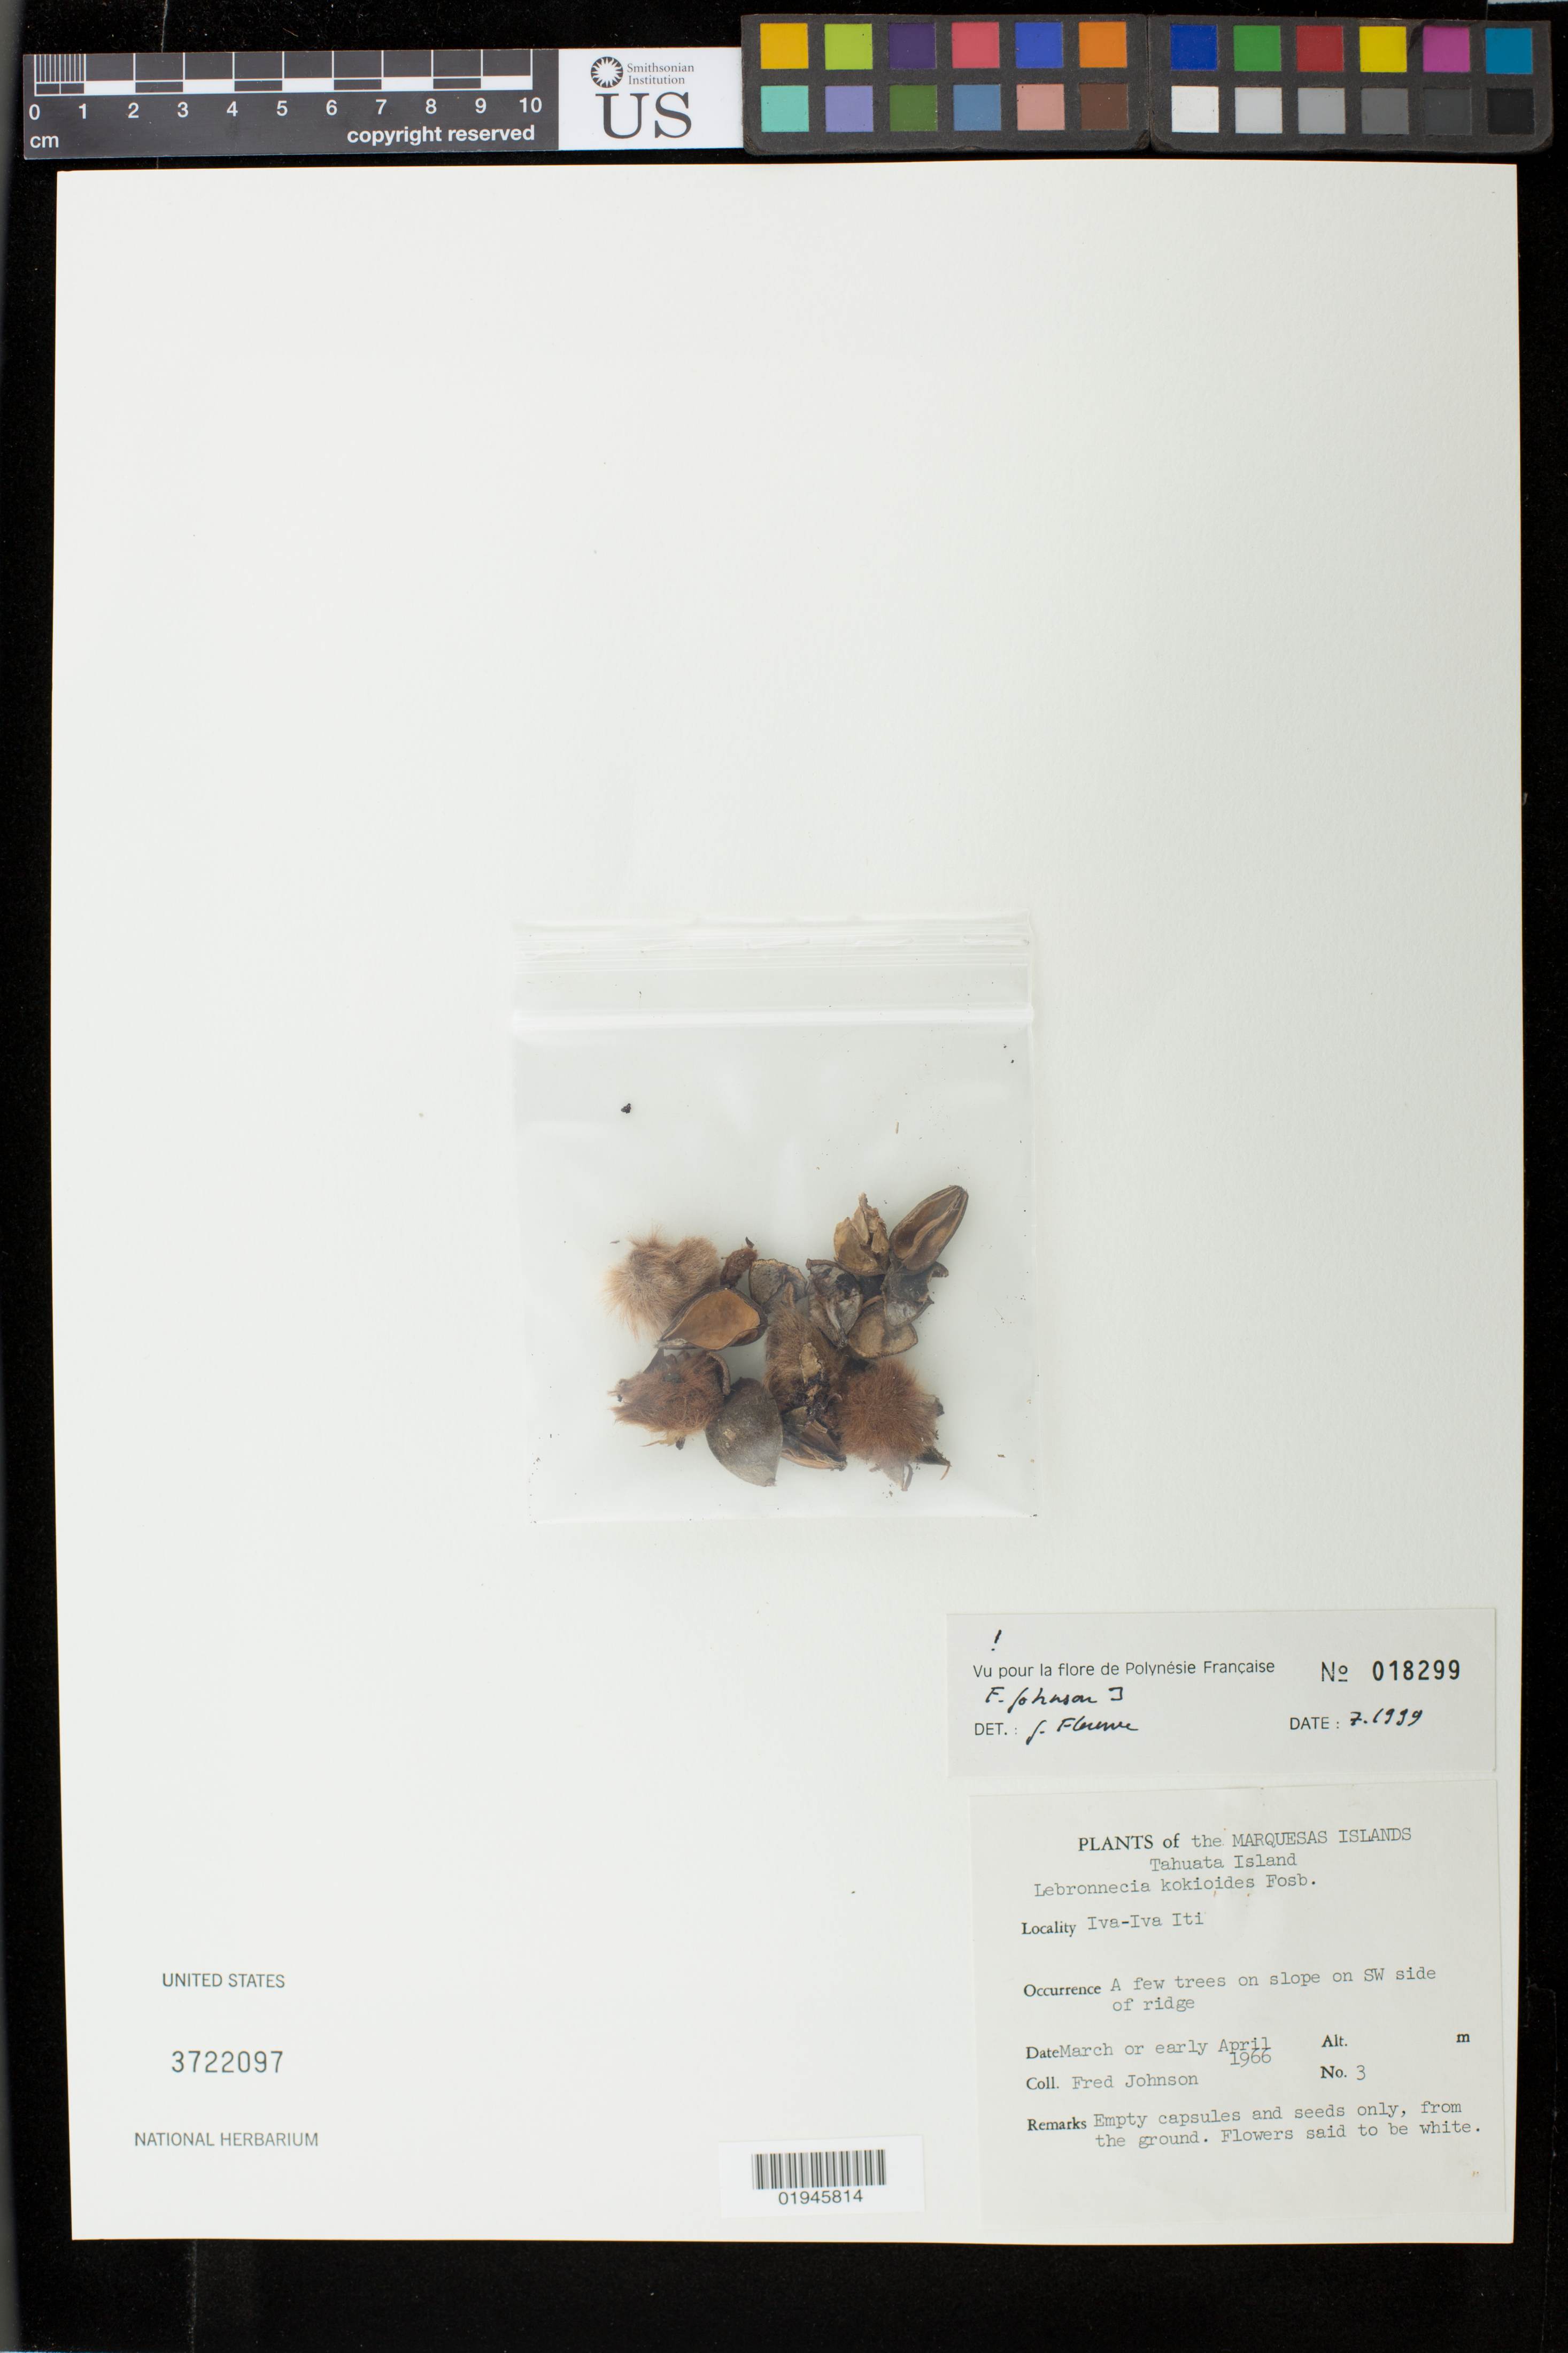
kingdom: Plantae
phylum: Tracheophyta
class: Magnoliopsida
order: Malvales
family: Malvaceae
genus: Lebronnecia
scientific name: Lebronnecia kokioides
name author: Fosberg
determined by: Florence, J.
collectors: F. Johnson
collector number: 3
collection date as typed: March or early April 1966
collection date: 1966-03 or 1966-04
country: French Polynesia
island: Tahuata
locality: Iva-Iva Iti, SW side of ridge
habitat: Slope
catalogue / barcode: US 3722097